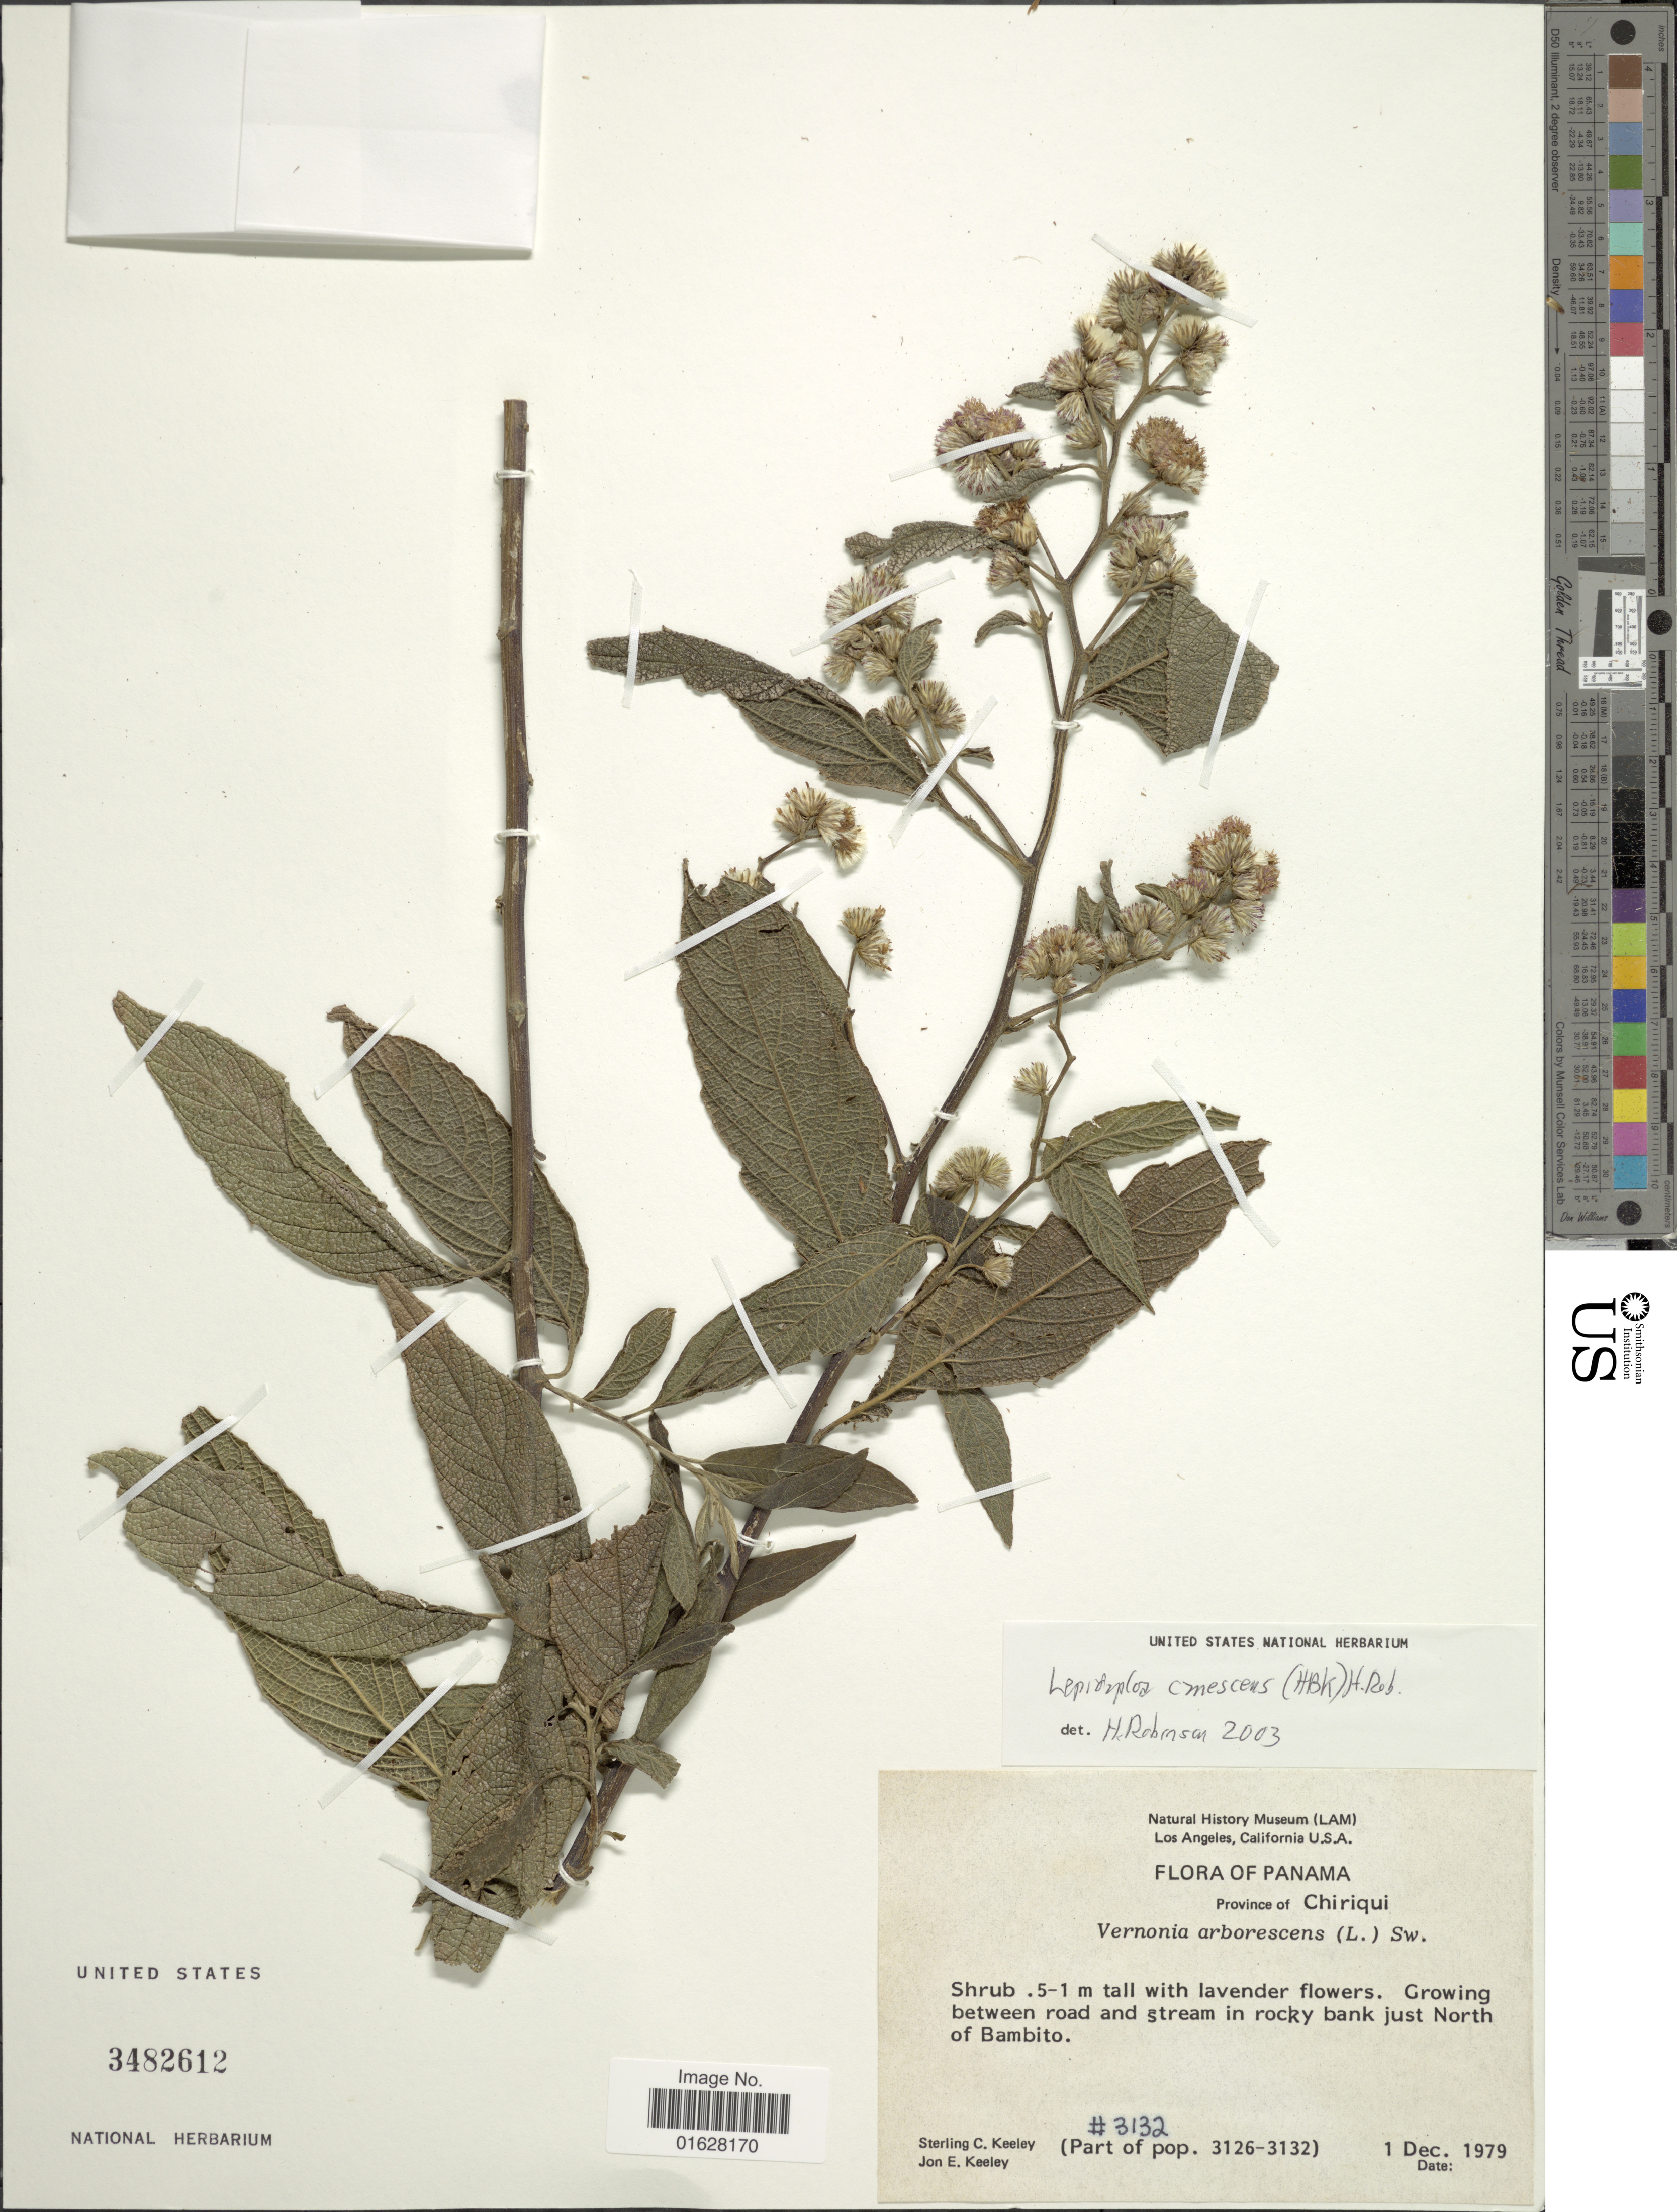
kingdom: Plantae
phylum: Tracheophyta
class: Magnoliopsida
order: Asterales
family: Asteraceae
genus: Lepidaploa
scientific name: Lepidaploa canescens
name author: (Kunth) H. Rob.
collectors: S. C. Keeley & J. E. Keeley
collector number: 3132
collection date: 1979-12-01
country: Panama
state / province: Chiriqui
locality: Province of Chiriqui, between road and stream in rocky bank just North of Bambito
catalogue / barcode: US 3482612